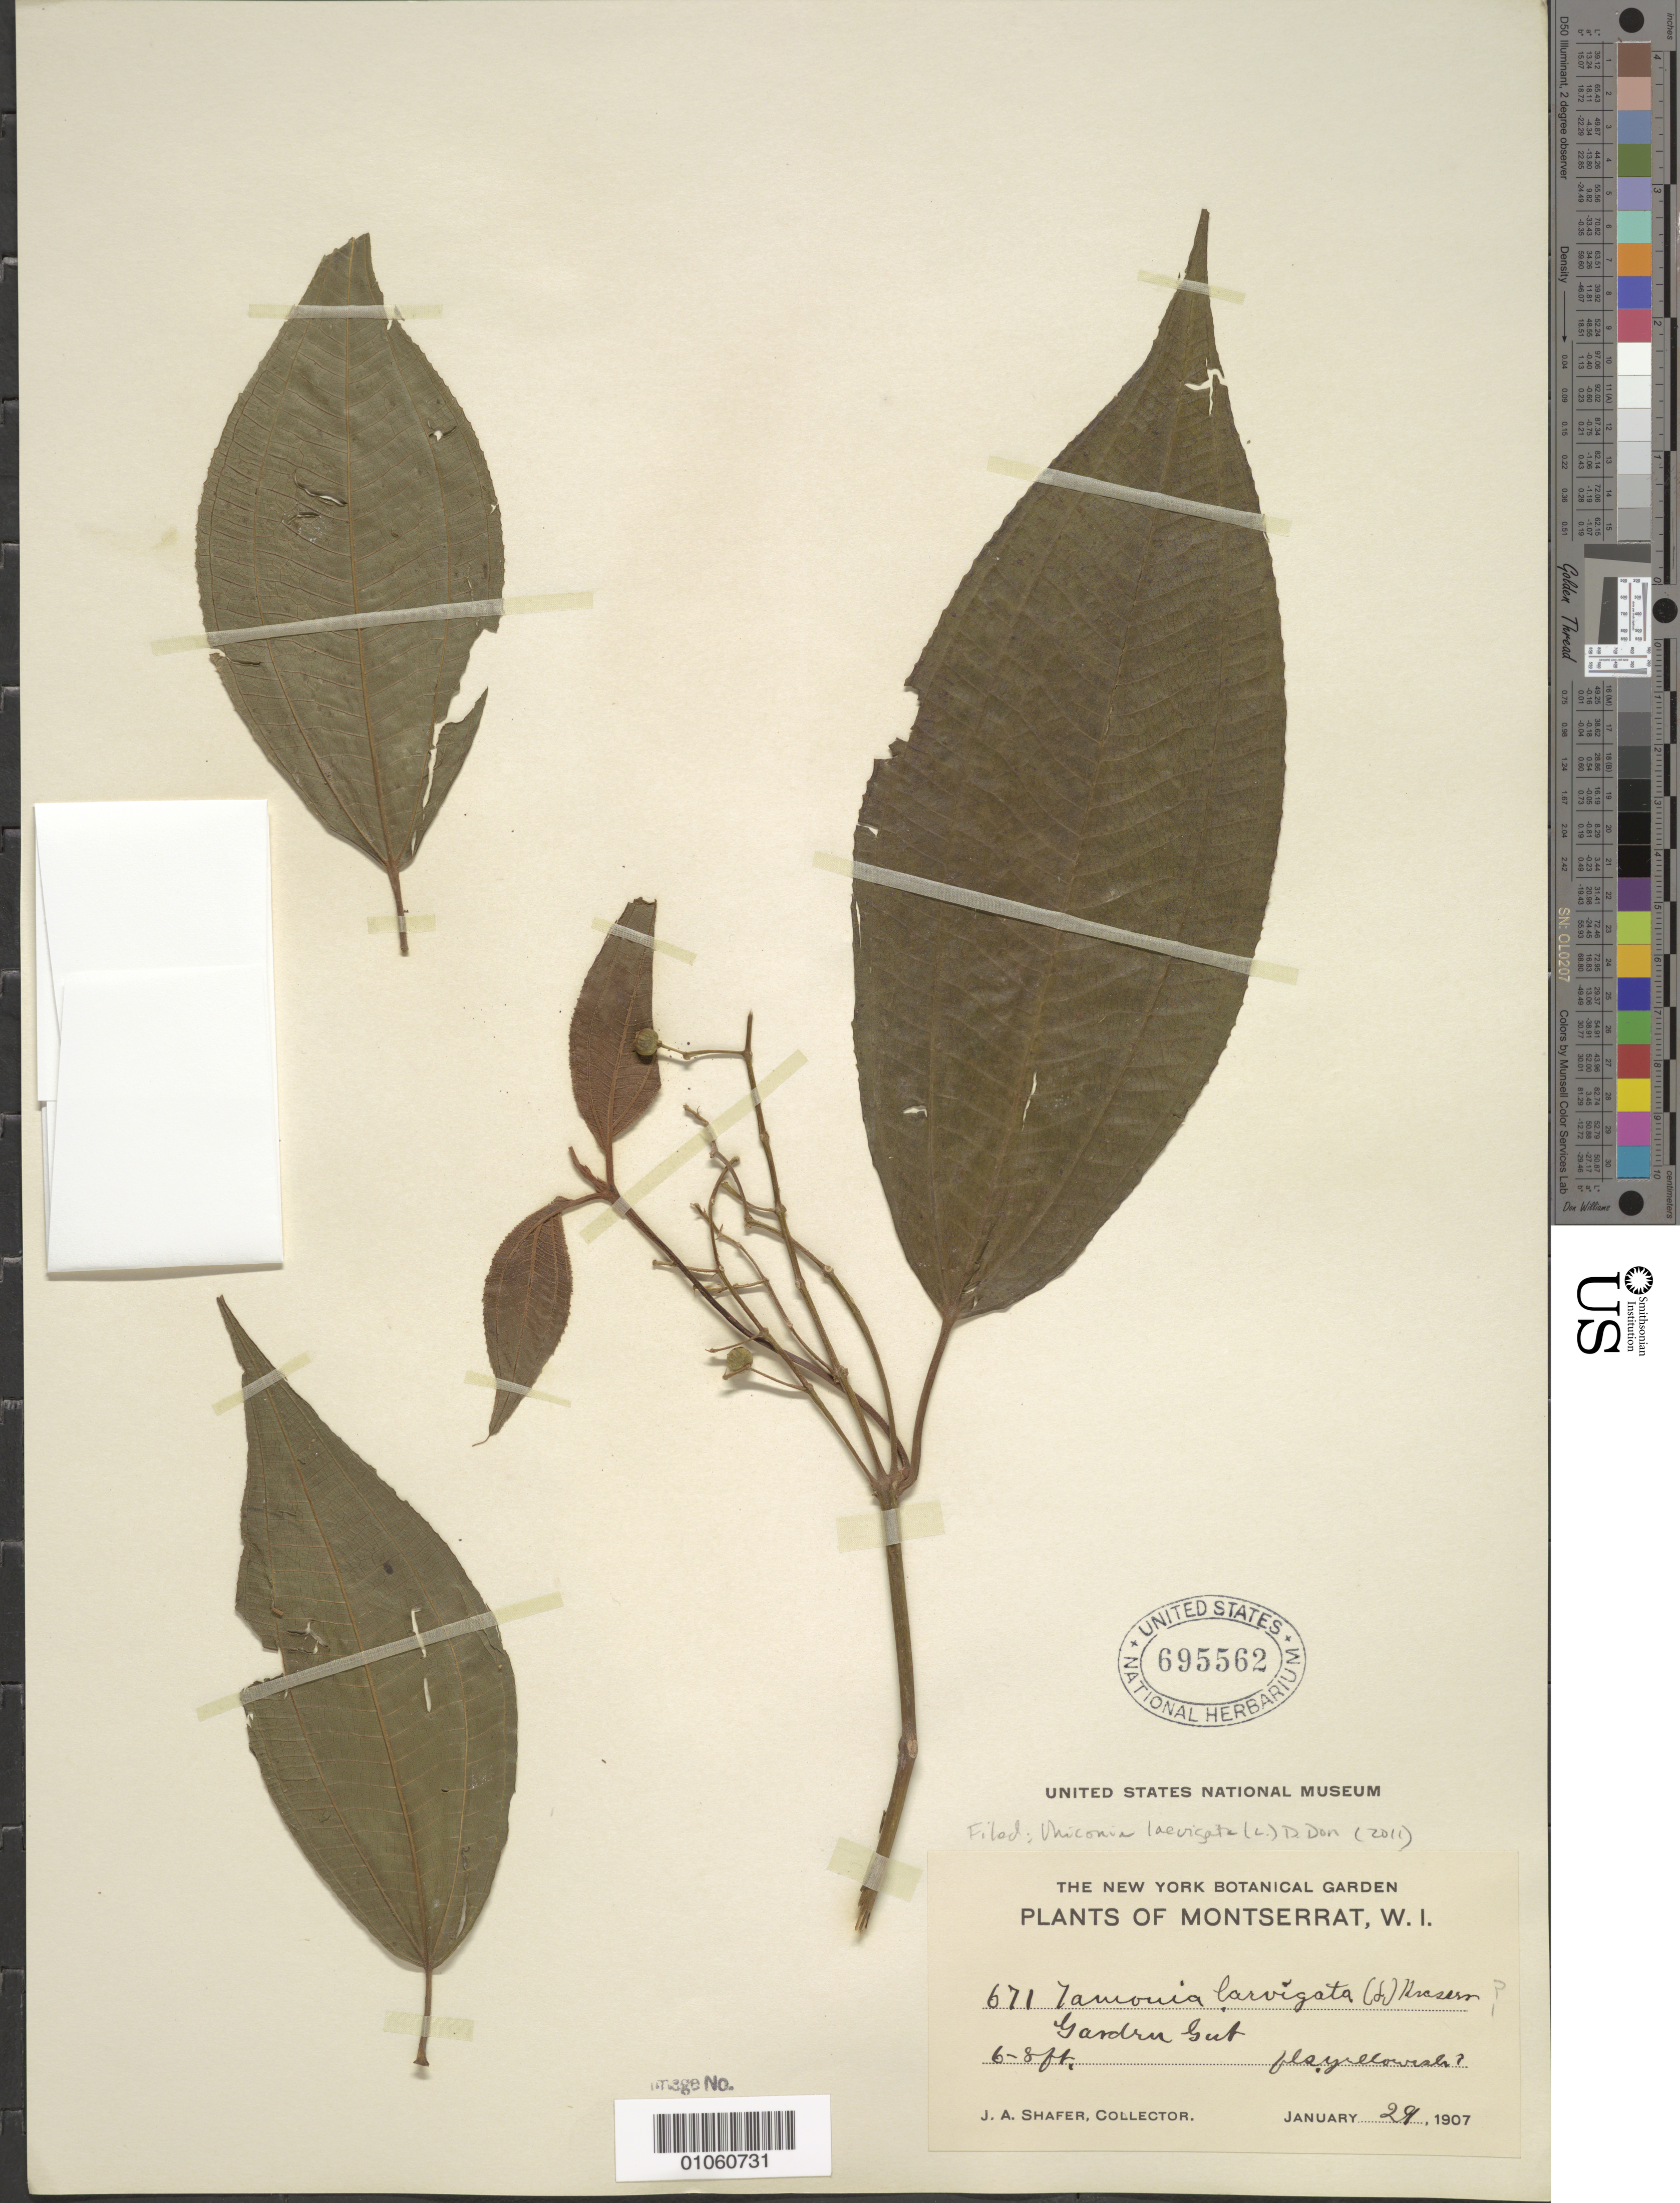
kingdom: Plantae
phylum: Tracheophyta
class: Magnoliopsida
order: Myrtales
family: Melastomataceae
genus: Miconia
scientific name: Miconia laevigata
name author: (L.) D. Don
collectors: J. A. Shafer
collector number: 671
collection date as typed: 29 Jan 1907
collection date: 1907-01-29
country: Montserrat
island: Montserrat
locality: Garden Gut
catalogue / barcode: US 695562